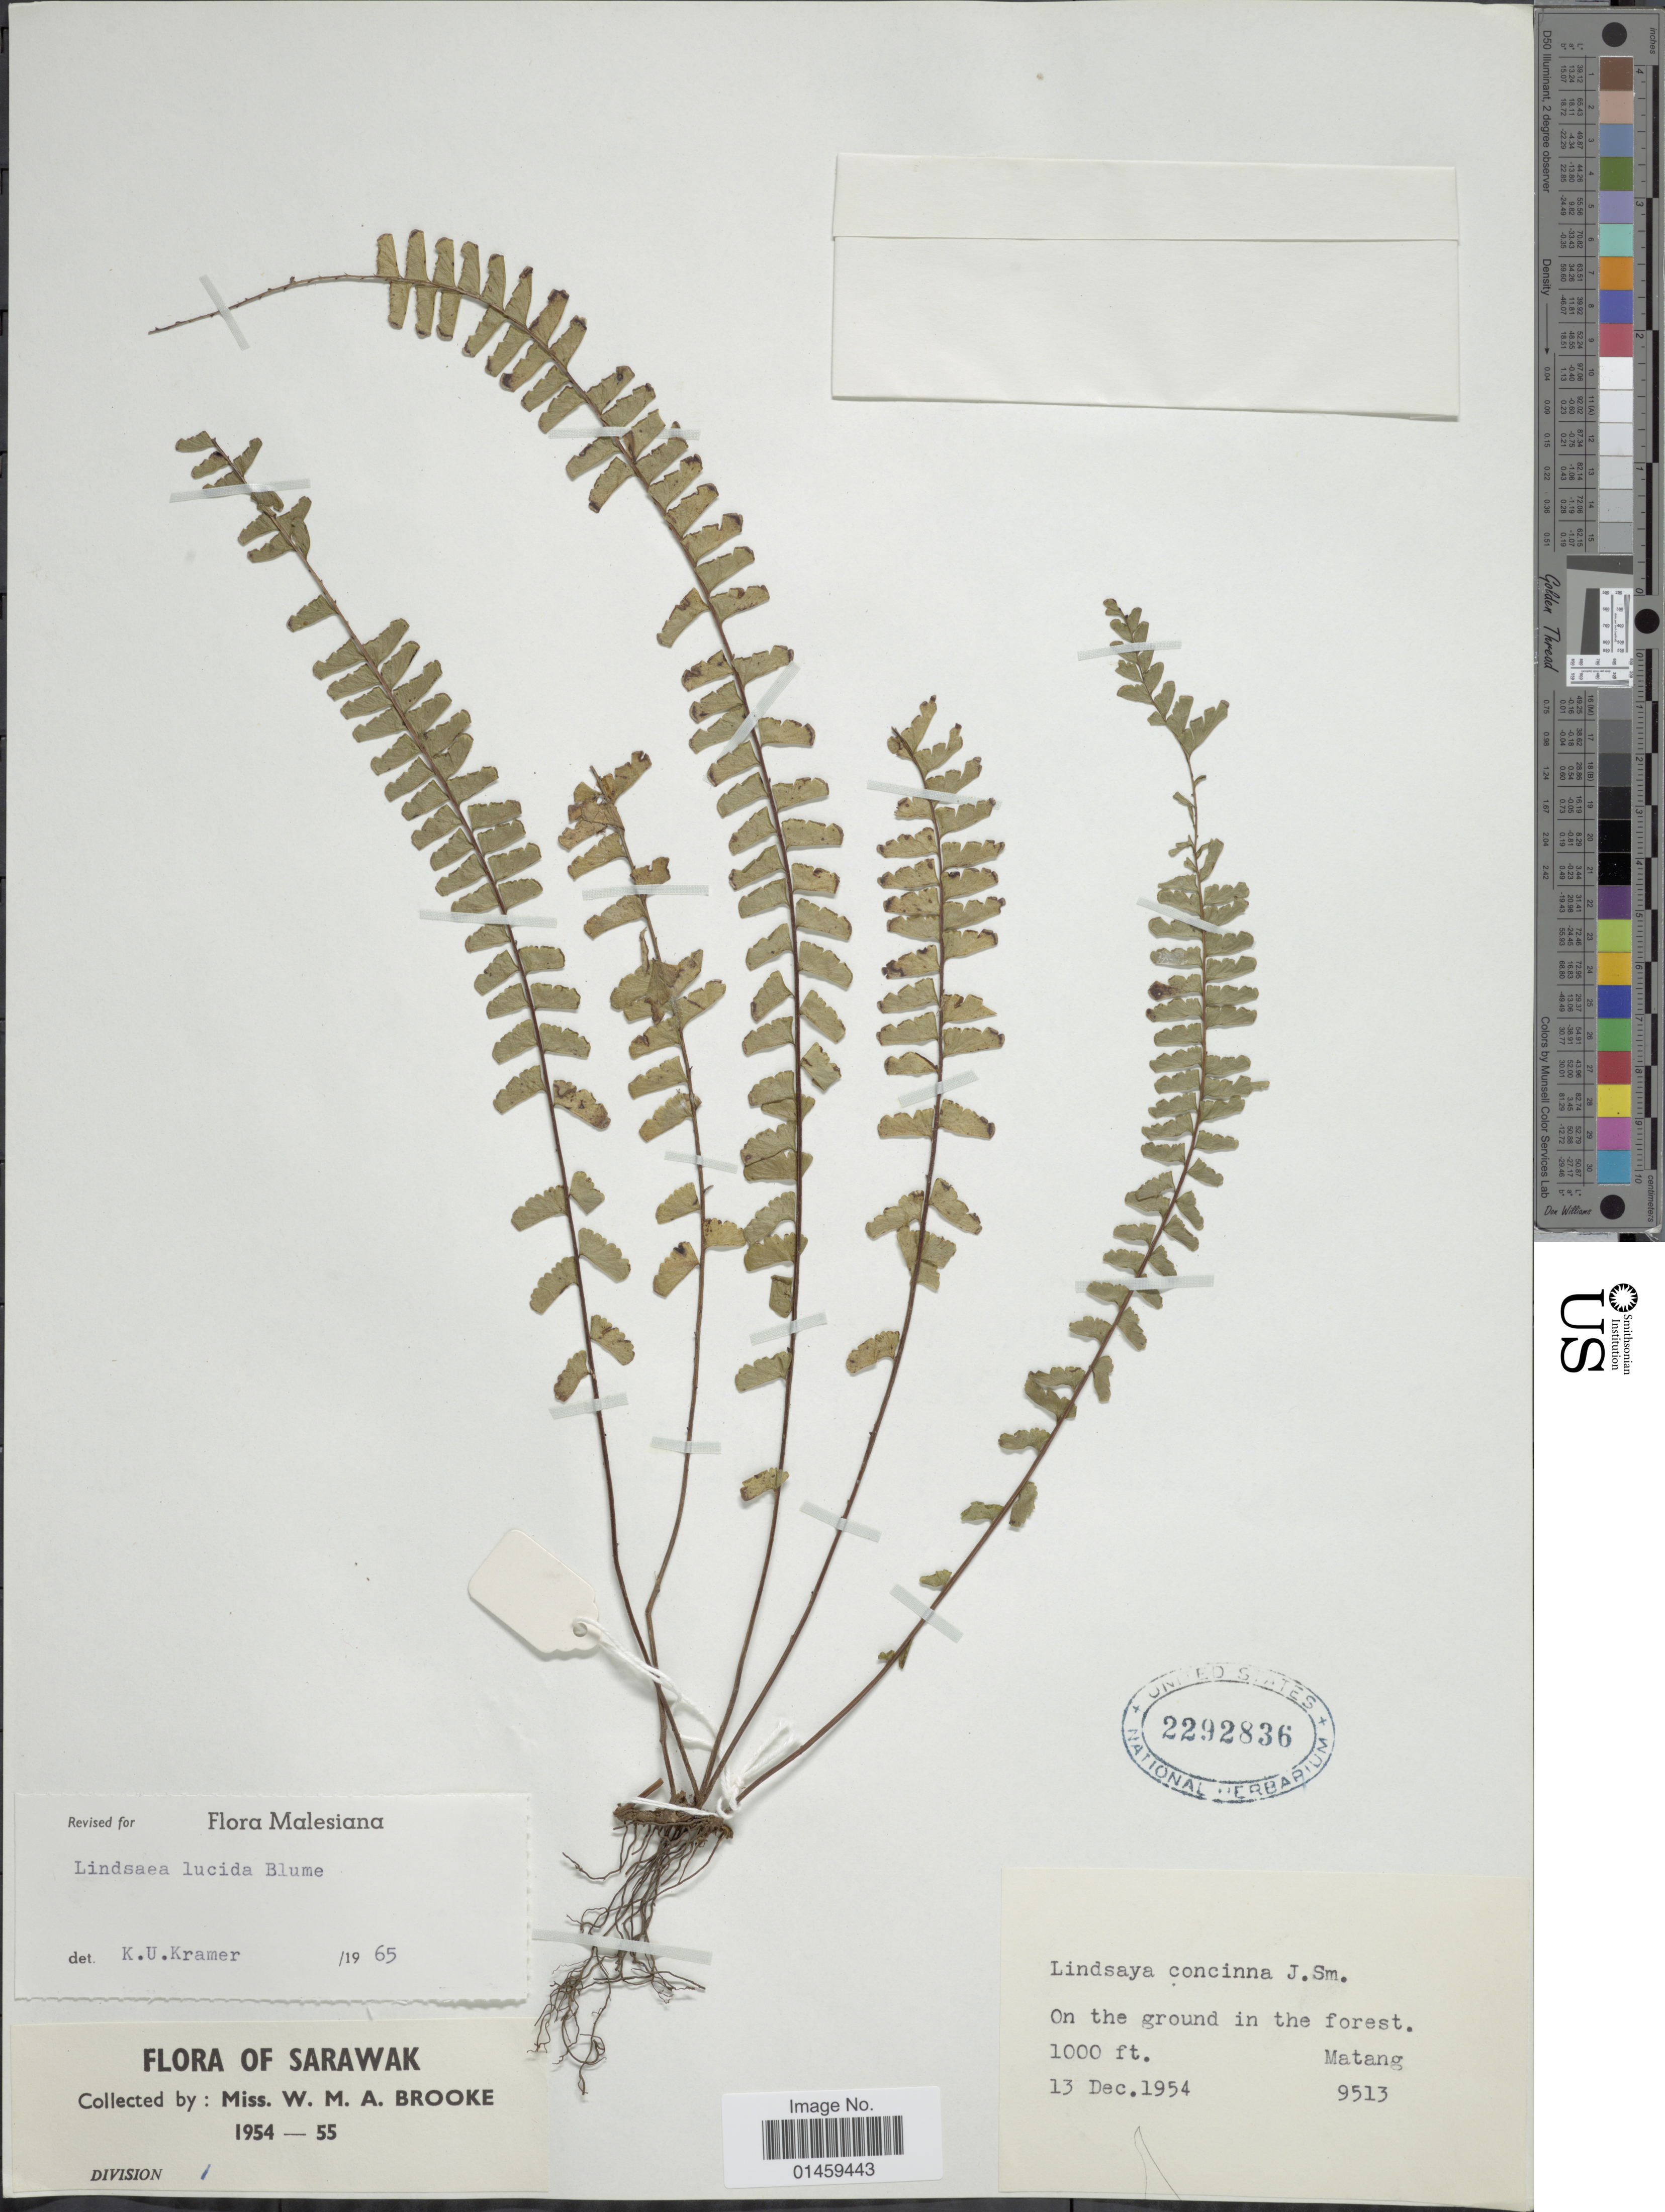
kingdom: Plantae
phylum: Tracheophyta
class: Polypodiopsida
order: Polypodiales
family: Lindsaeaceae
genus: Lindsaea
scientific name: Lindsaea lucida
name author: Blume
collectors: W. Brooke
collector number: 9513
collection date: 1954-12-13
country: Malaysia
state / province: Sarawak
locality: On the ground in the forest. Matang.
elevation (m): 305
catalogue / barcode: US 2292836